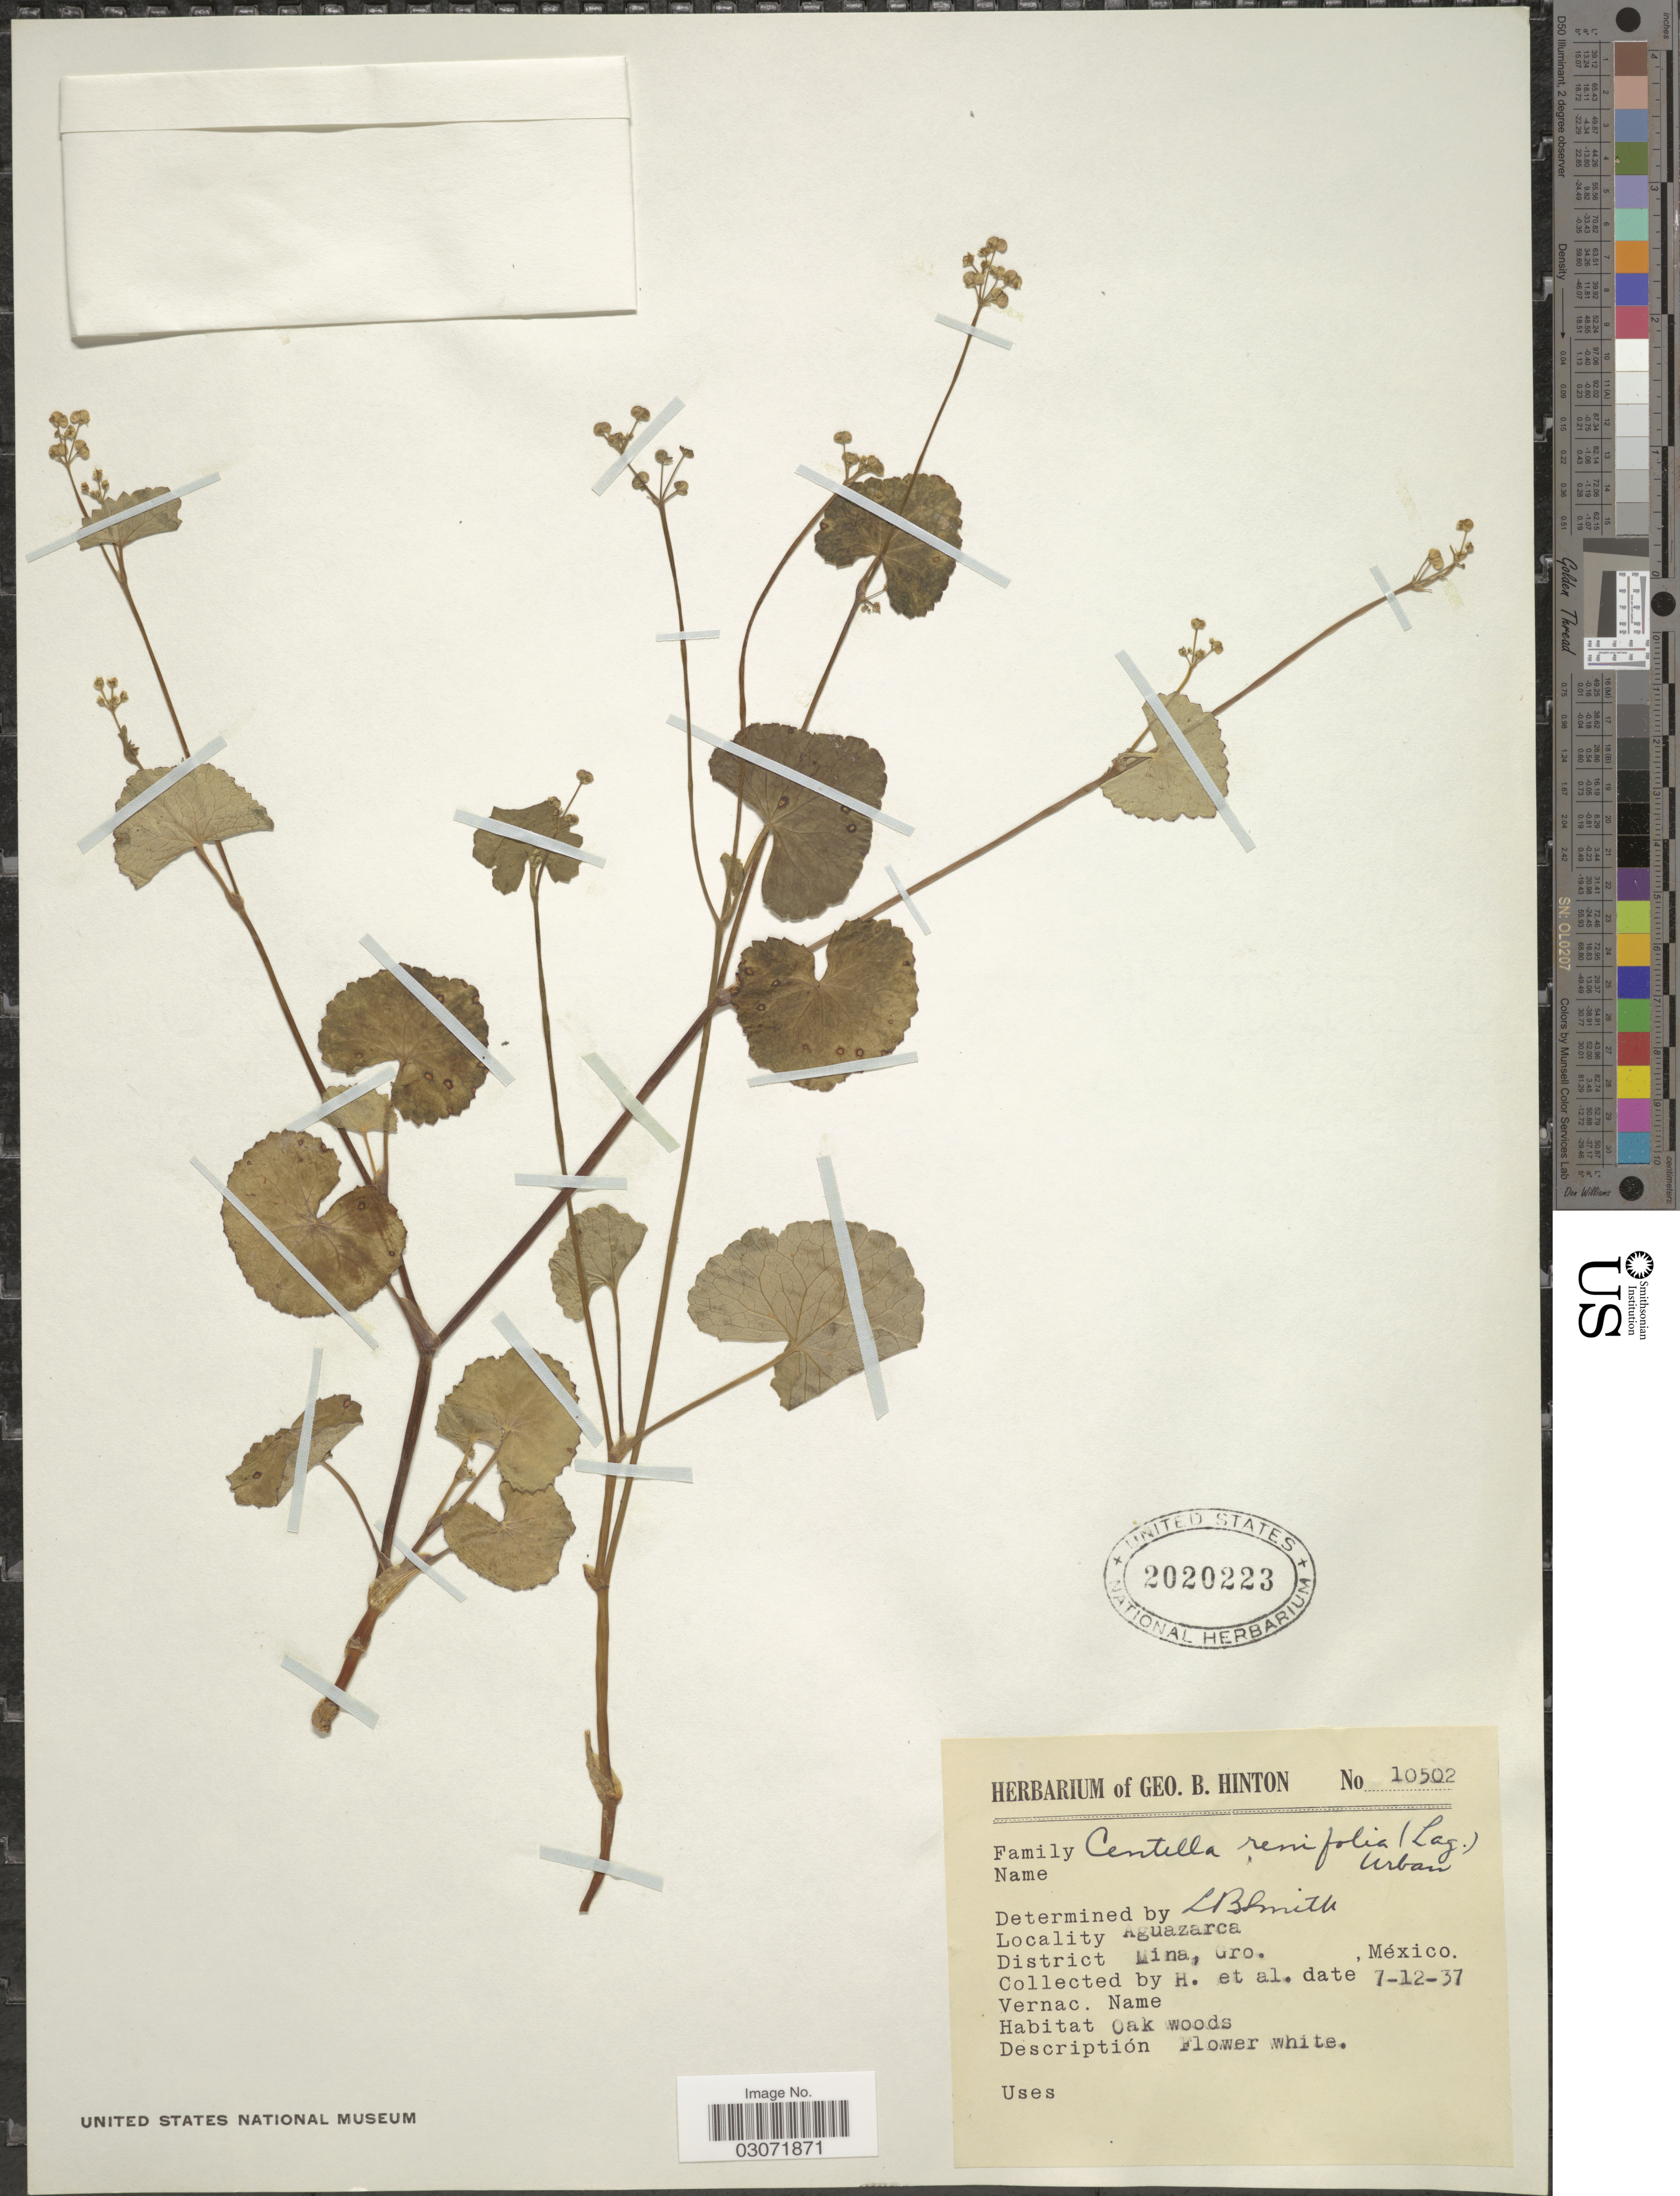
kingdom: Plantae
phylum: Tracheophyta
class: Magnoliopsida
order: Apiales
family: Apiaceae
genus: Micropleura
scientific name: Micropleura renifolia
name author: Lag.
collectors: G. B. Hinton & et al.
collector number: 10502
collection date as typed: Transcribed d/m/y: 7/12/37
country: Mexico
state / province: Guerrero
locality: Aguazarca, District Mina.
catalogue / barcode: US 2020223